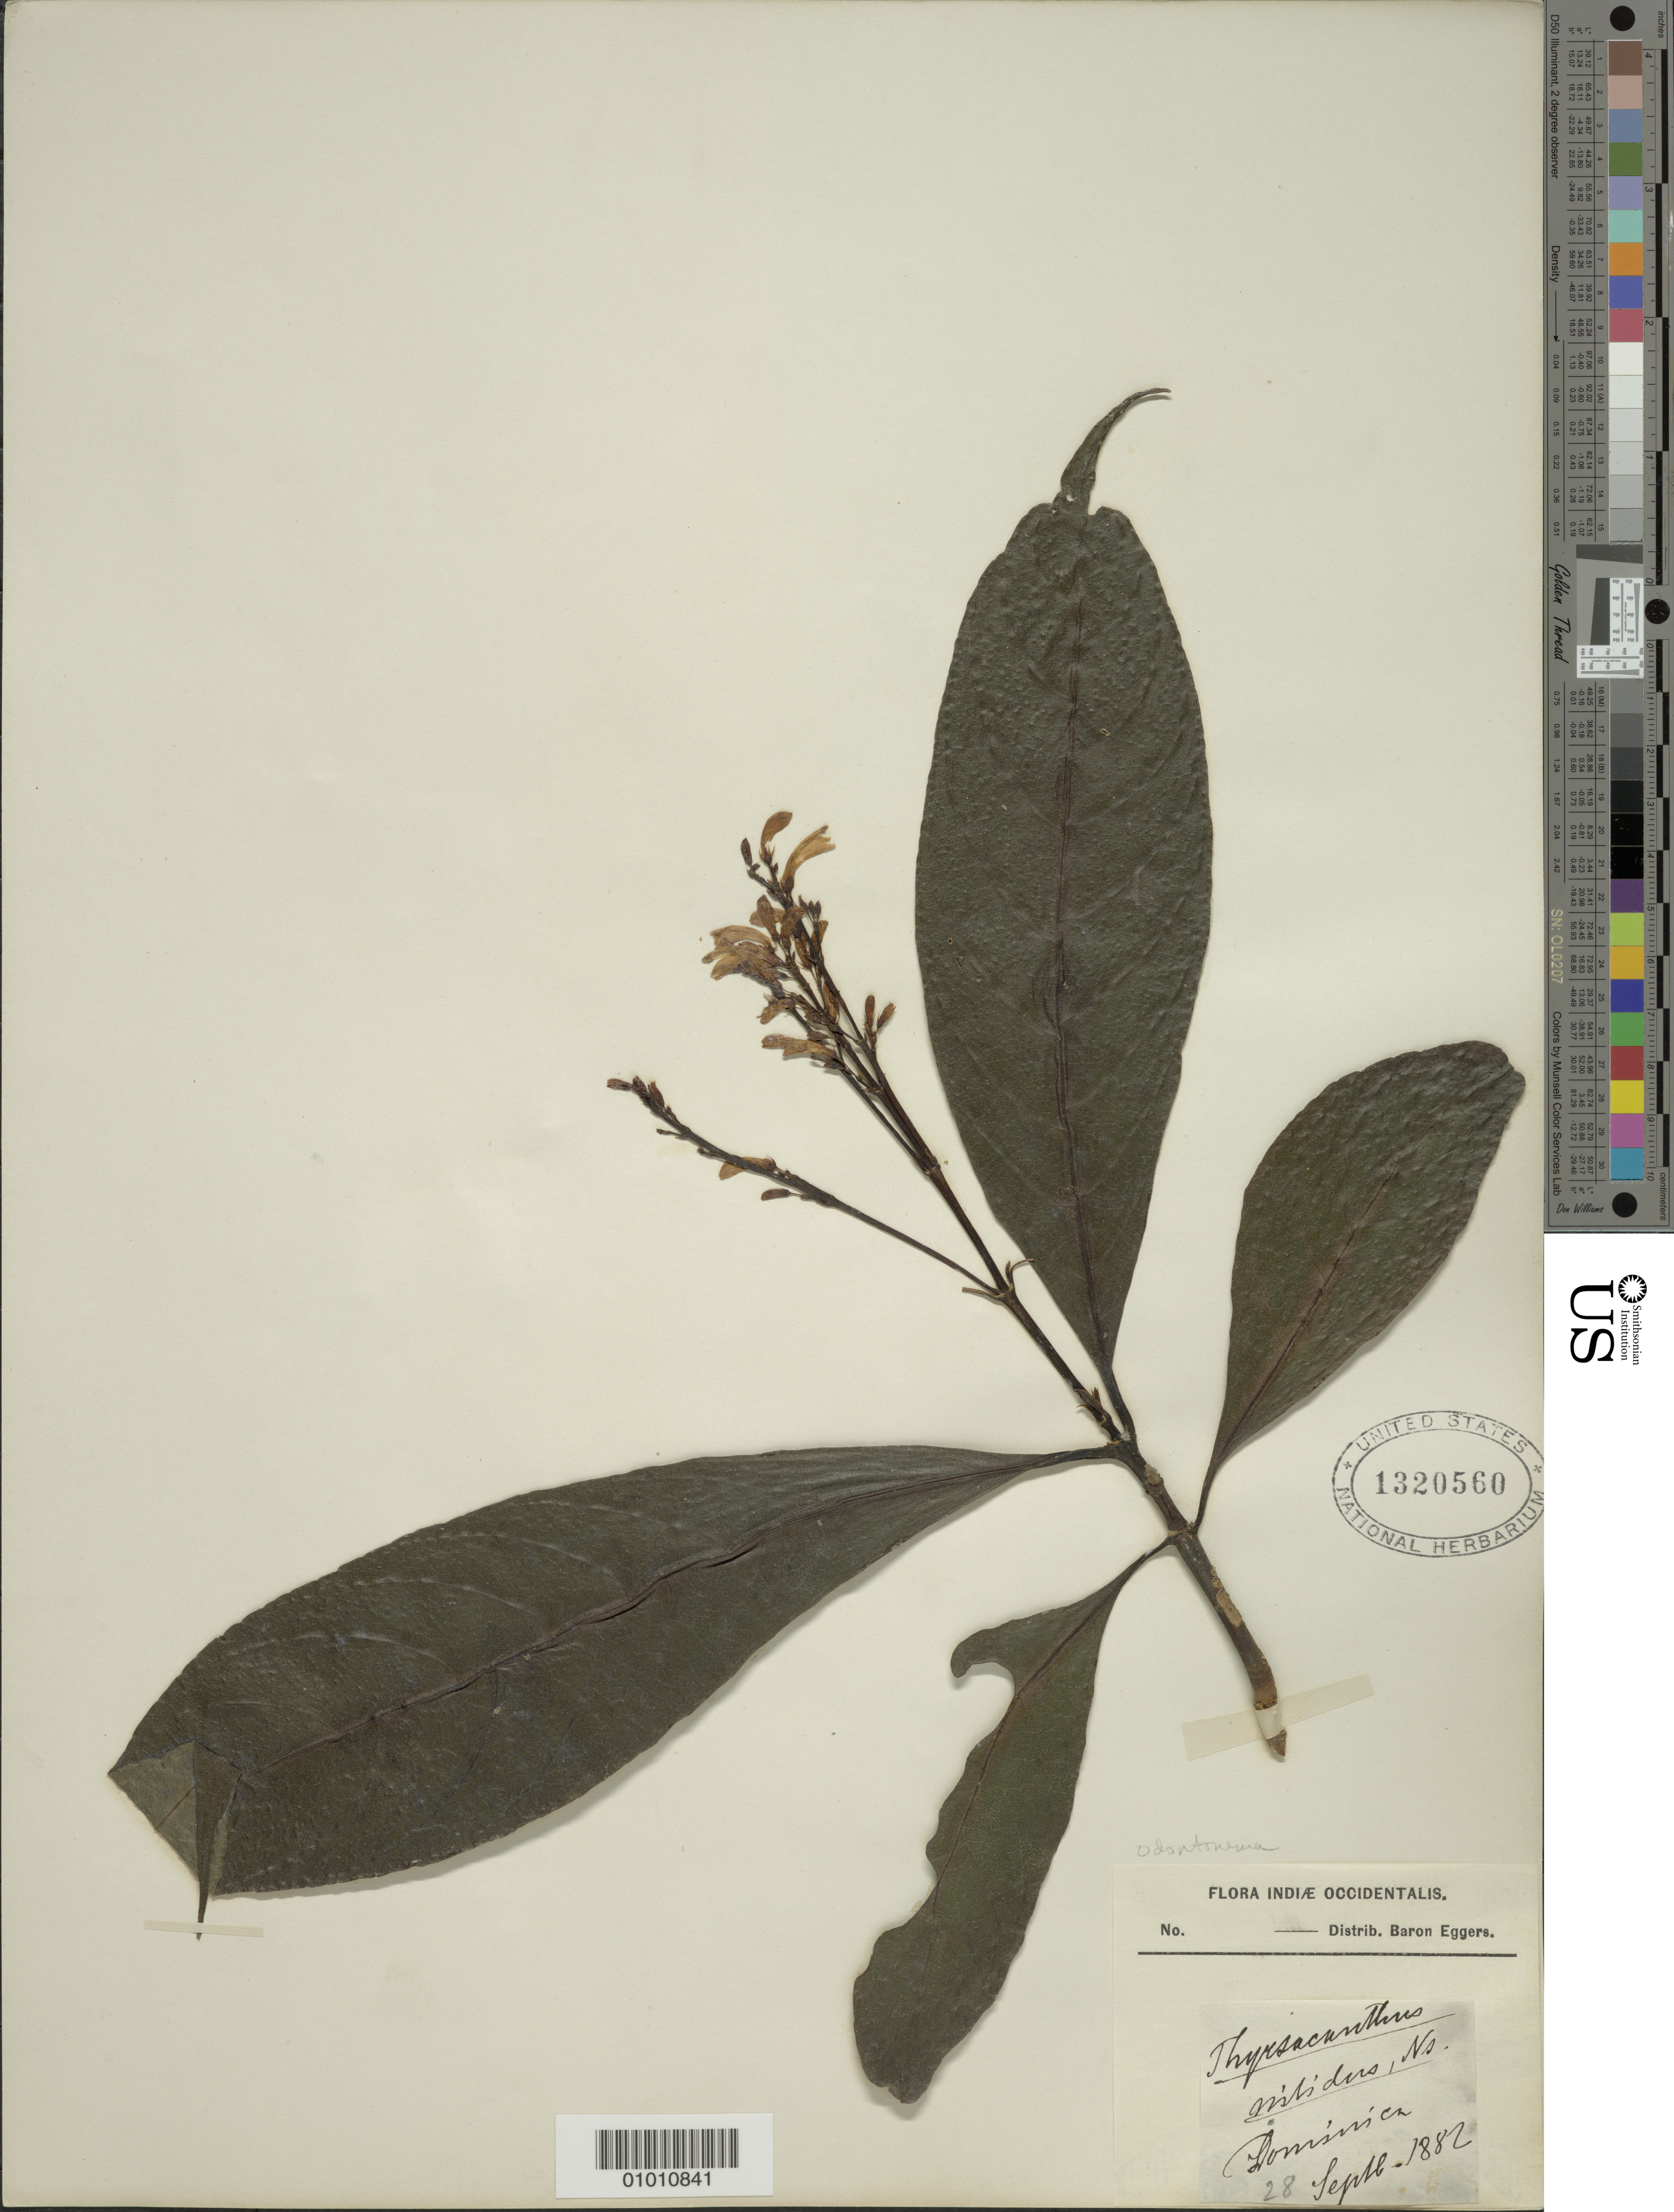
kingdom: Plantae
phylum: Tracheophyta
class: Magnoliopsida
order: Lamiales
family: Acanthaceae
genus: Odontonema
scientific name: Odontonema nitidum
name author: (Jacq.) Kuntze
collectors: H. F. A. von Eggers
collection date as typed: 28 Sep 1882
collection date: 1882-09-28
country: Dominica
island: Dominica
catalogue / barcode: US 1320560